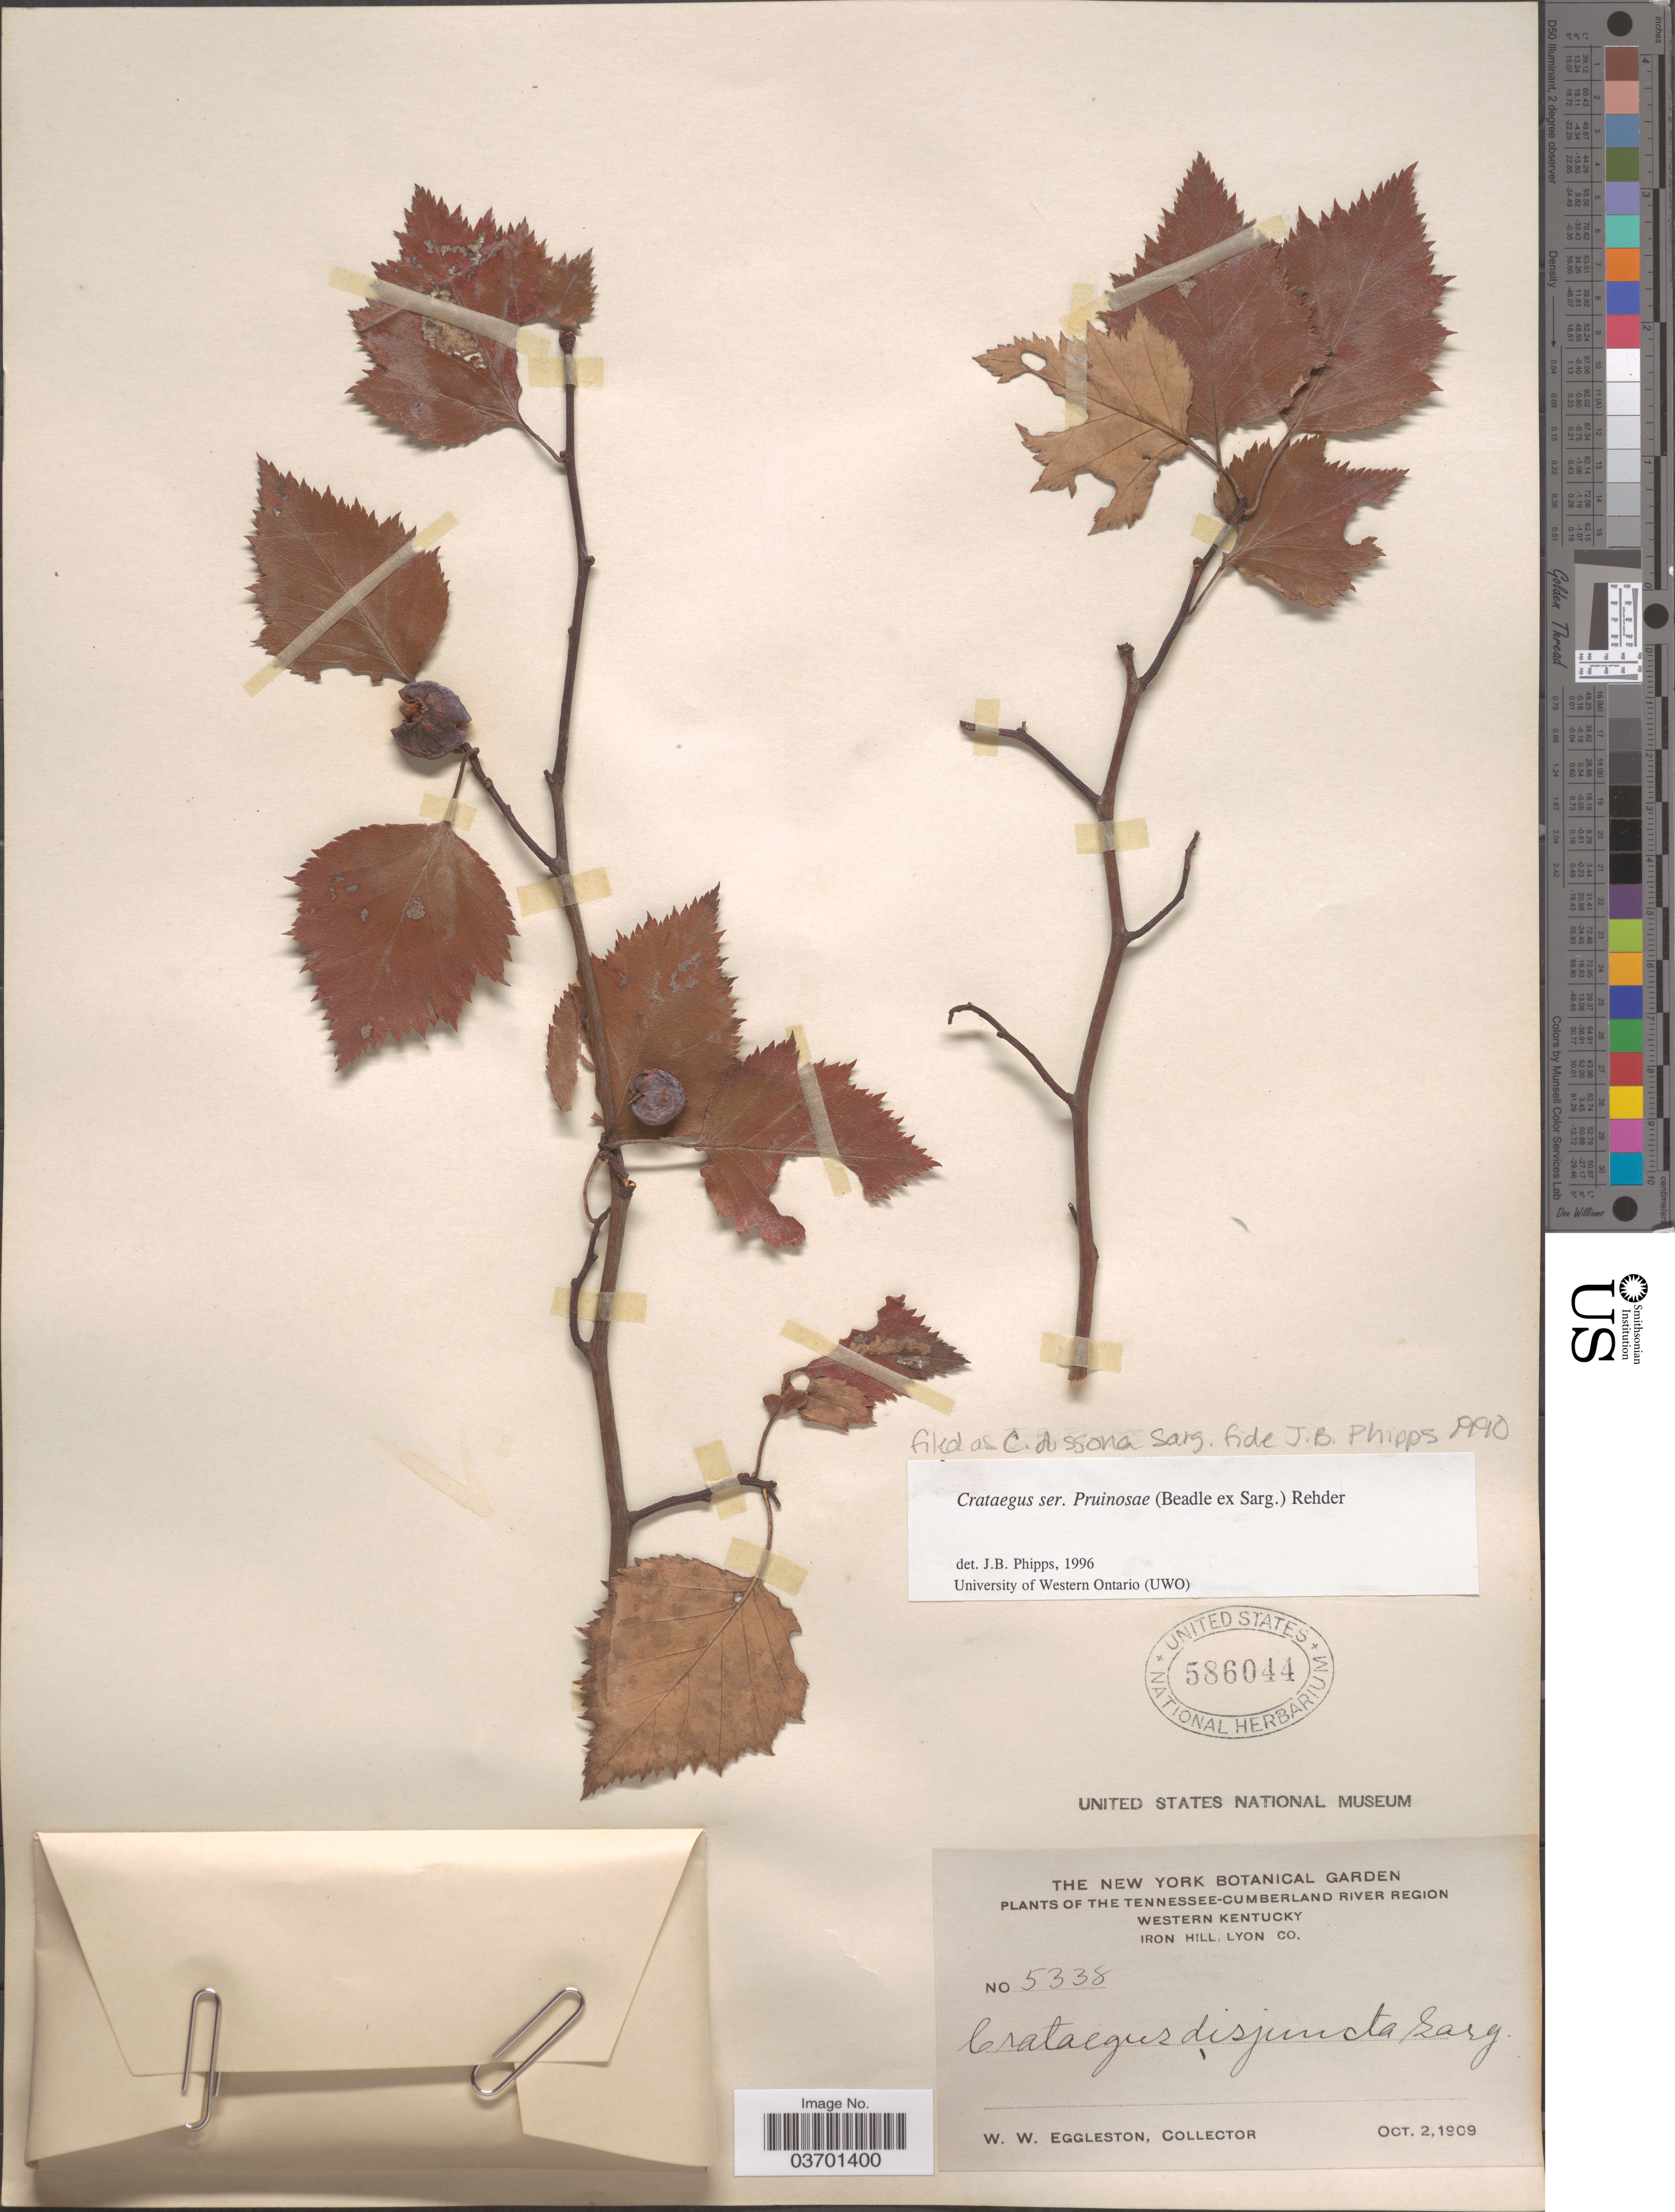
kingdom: Plantae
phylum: Tracheophyta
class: Magnoliopsida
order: Rosales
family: Rosaceae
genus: Crataegus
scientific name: Crataegus pruinosa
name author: (H.L. Wendl.) K. Koch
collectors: W. W. Eggleston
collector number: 5338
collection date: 1909-10-02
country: United States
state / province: Kentucky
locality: The Tennessee-Cumberland River Region, Western Kentucky. Iron Hill, Lyon Co.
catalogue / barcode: US 586044